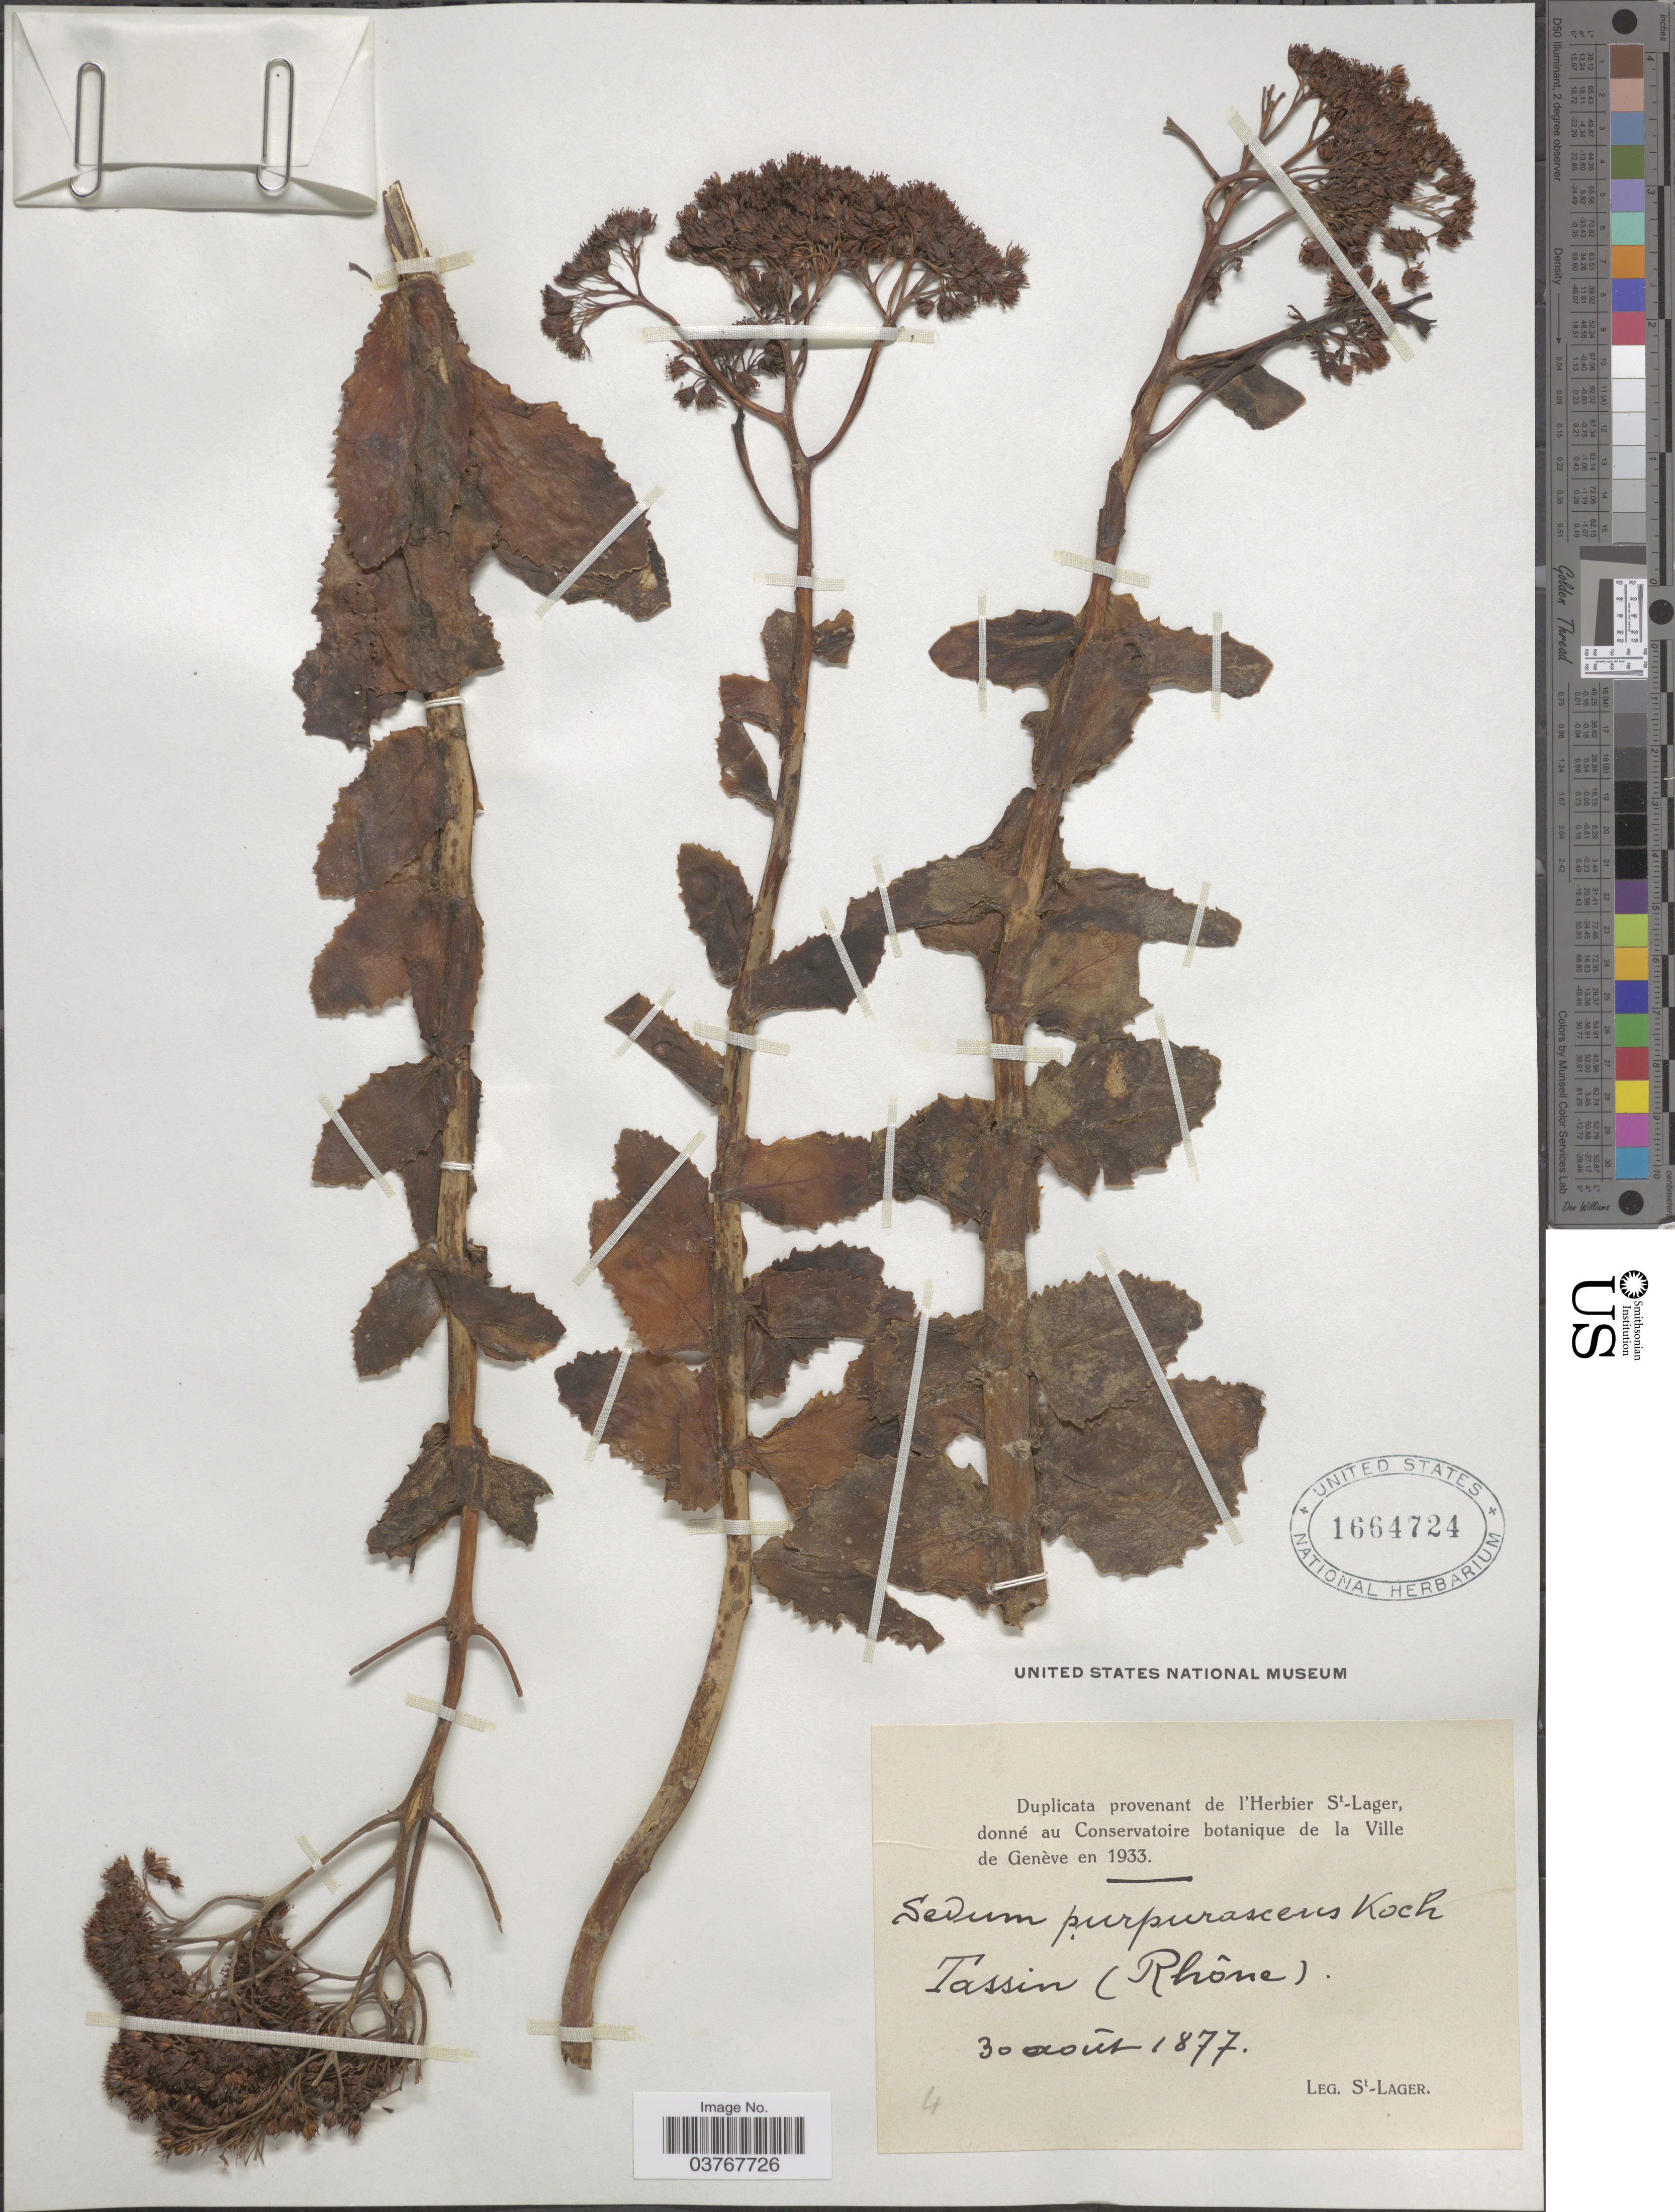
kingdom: Plantae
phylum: Tracheophyta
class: Magnoliopsida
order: Saxifragales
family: Crassulaceae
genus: Sedum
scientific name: Sedum purpurascens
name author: W.D.J. Koch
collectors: -. St. Lager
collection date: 1877-08-30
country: France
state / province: Auvergne-Rhône-Alpes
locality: Tassin.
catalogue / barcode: US 1664724